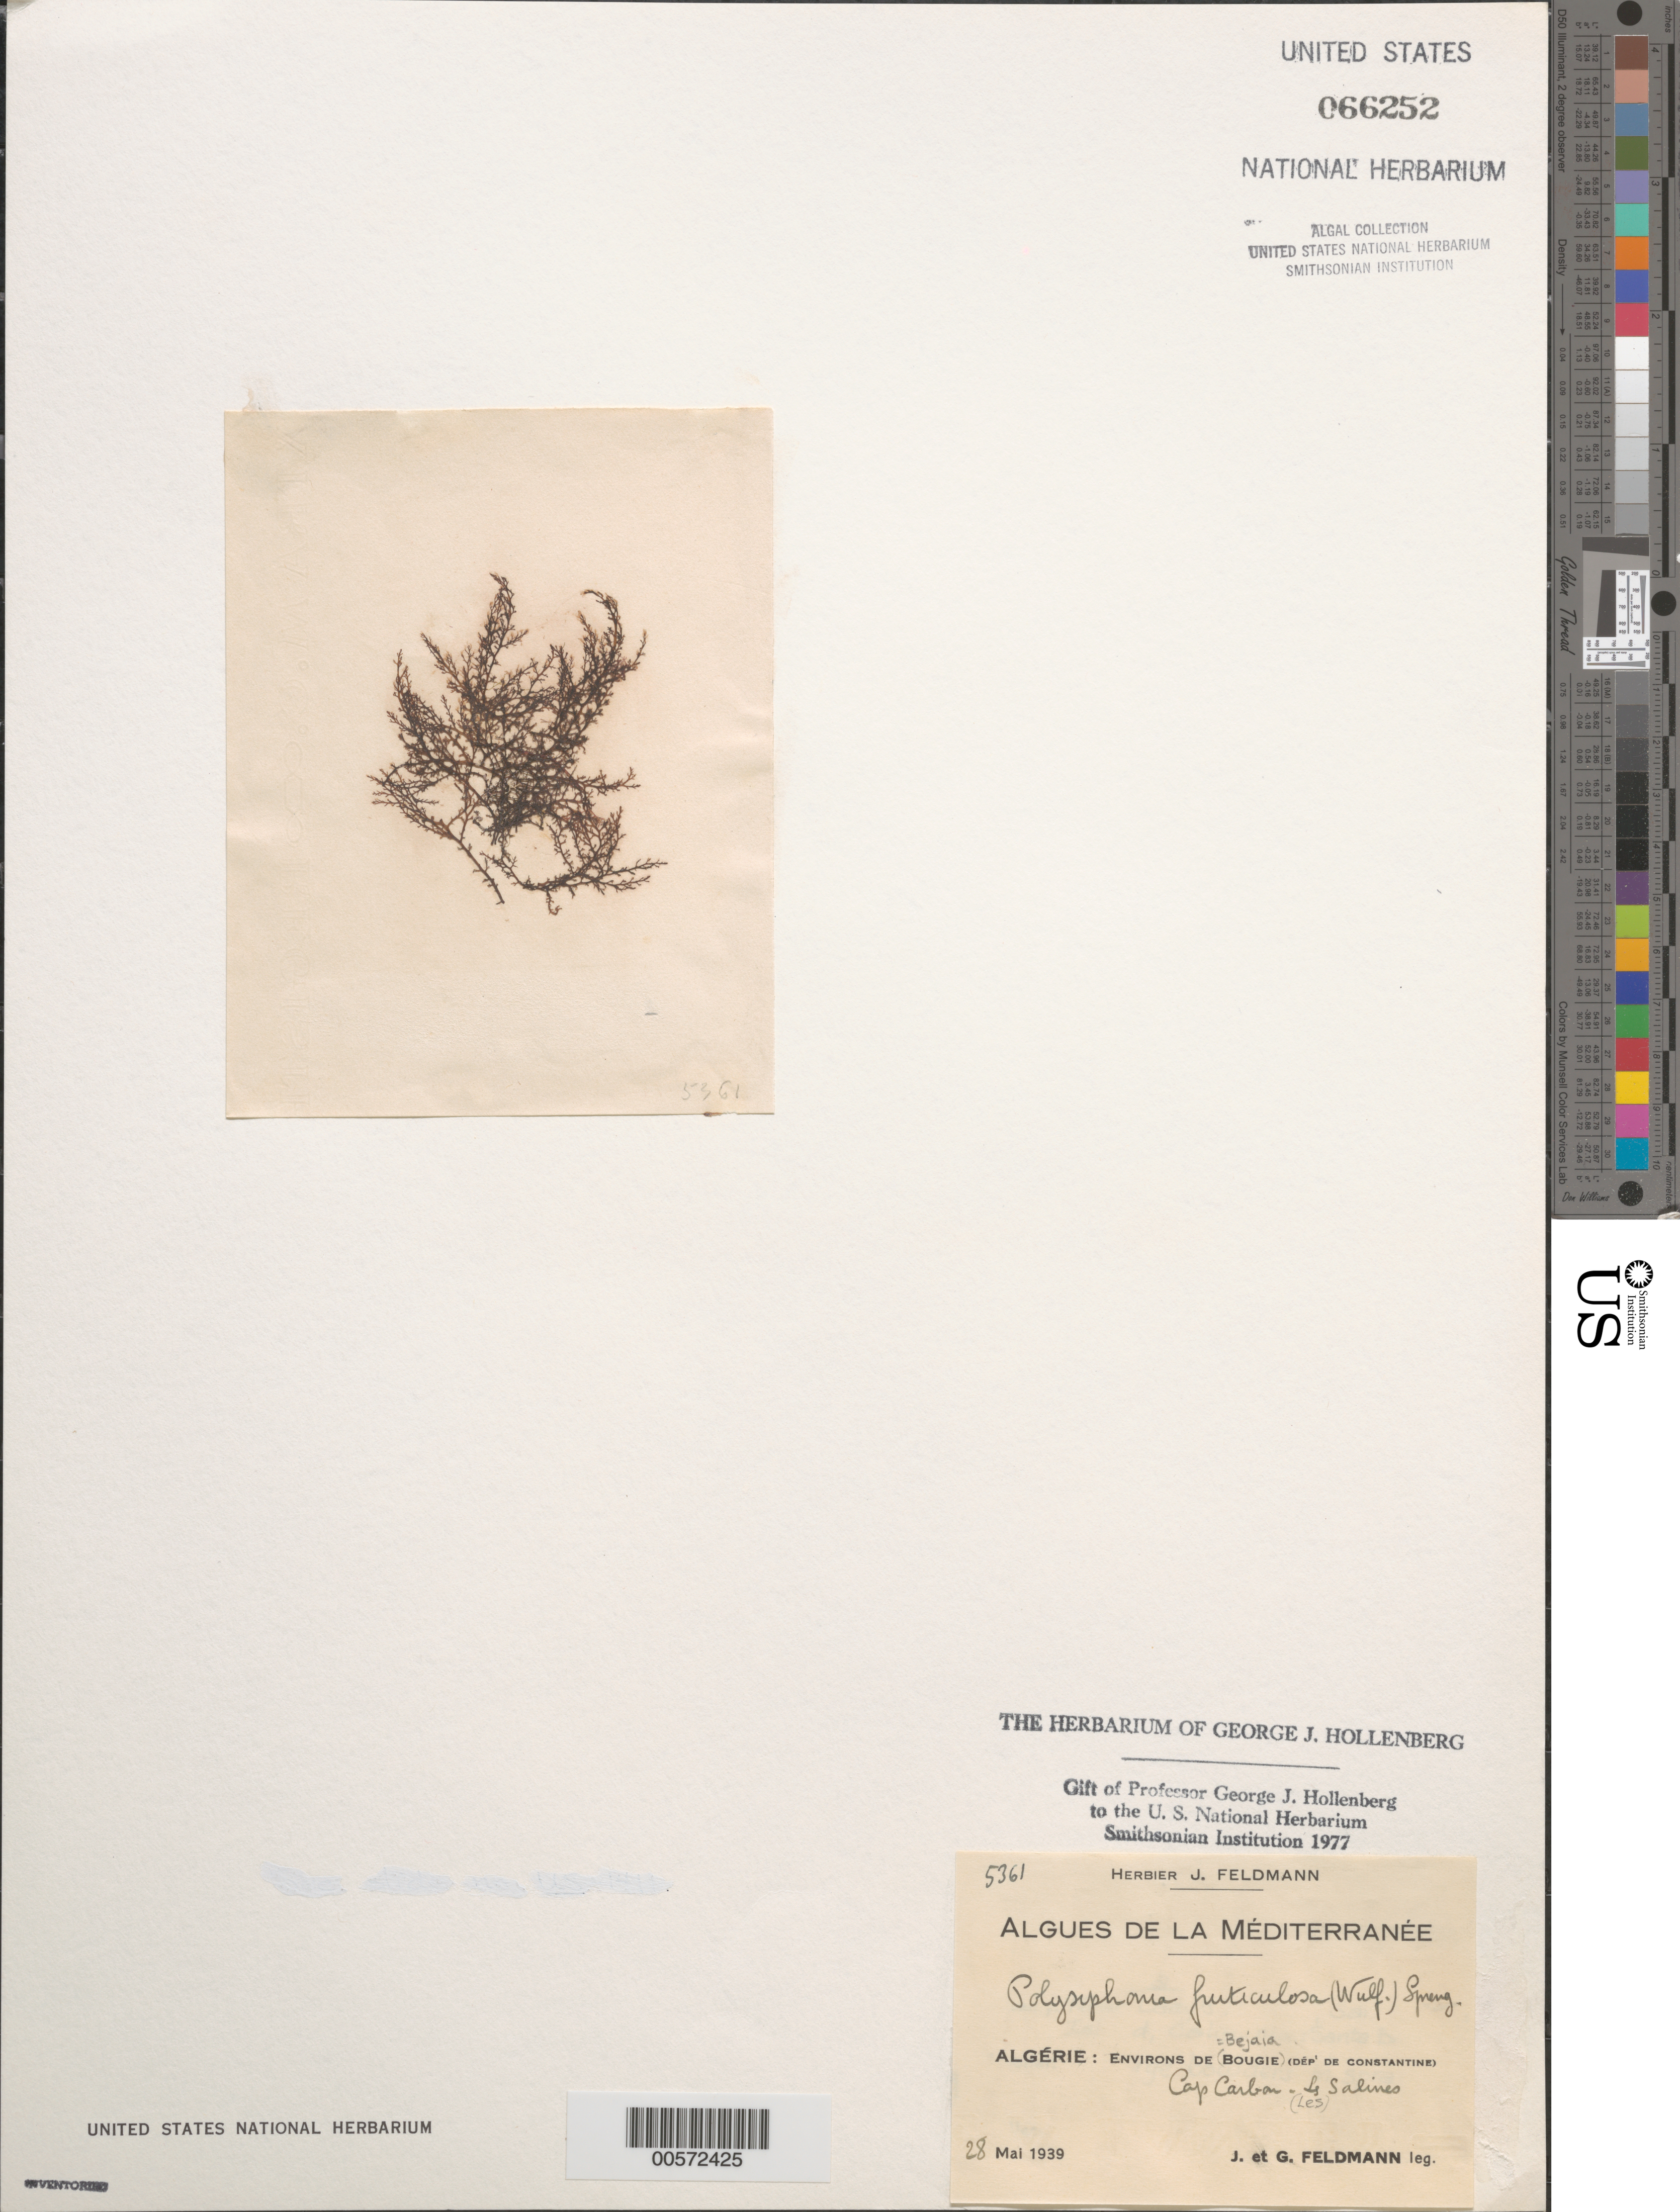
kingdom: Plantae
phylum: Rhodophyta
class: Florideophyceae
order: Ceramiales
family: Rhodomelaceae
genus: Polysiphonia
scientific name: Polysiphonia fruticulosa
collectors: J. Feldmann & G. Feldmann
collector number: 5361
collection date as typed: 28 May 1939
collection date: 1939-05-28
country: Algeria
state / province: Constantine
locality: Cap Carbon, les Salines, near Bejaia (Bougie)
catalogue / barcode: US 66252